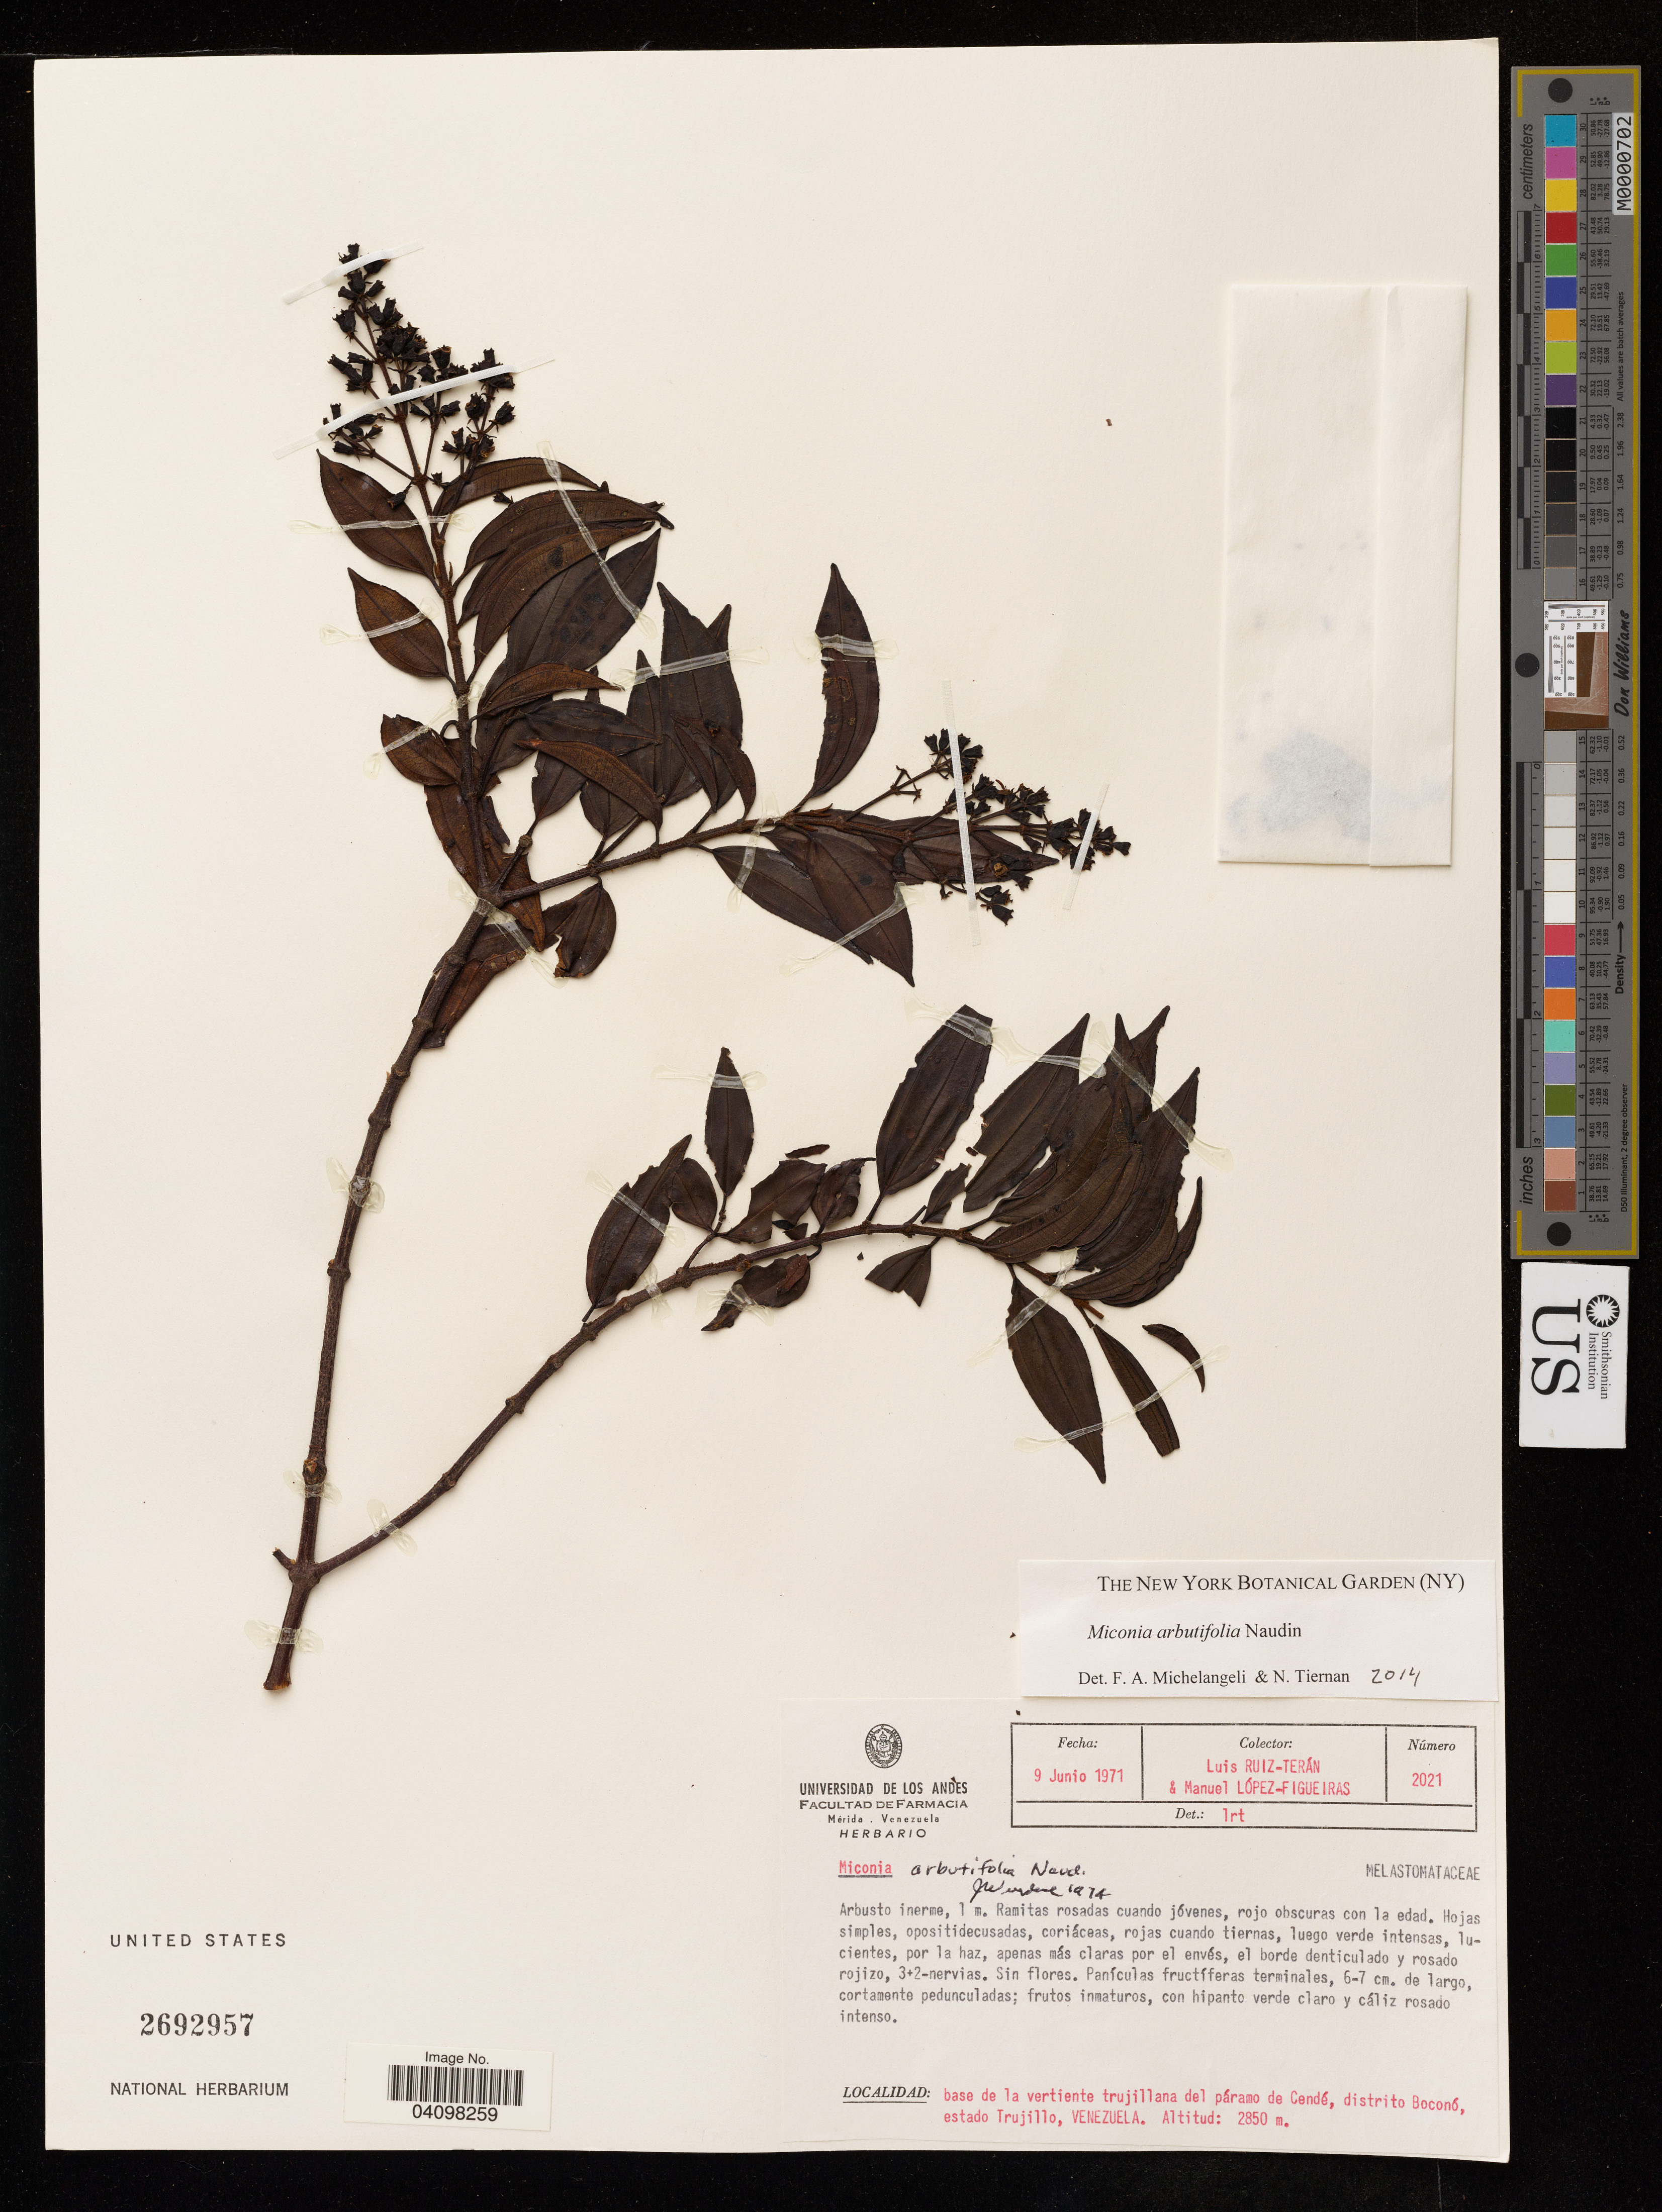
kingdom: Plantae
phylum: Tracheophyta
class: Magnoliopsida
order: Myrtales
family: Melastomataceae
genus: Miconia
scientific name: Miconia arbutifolia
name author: Naudin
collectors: L. E. Ruíz-Terán & M. López-Figueira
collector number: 2021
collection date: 1971-06-09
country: Venezuela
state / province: Trujillo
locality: Base de la vertiente trujillana del páramo de Cendé, distrito Boconó, estado Trujillo, Venezuela.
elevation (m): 2850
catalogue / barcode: US 2692957